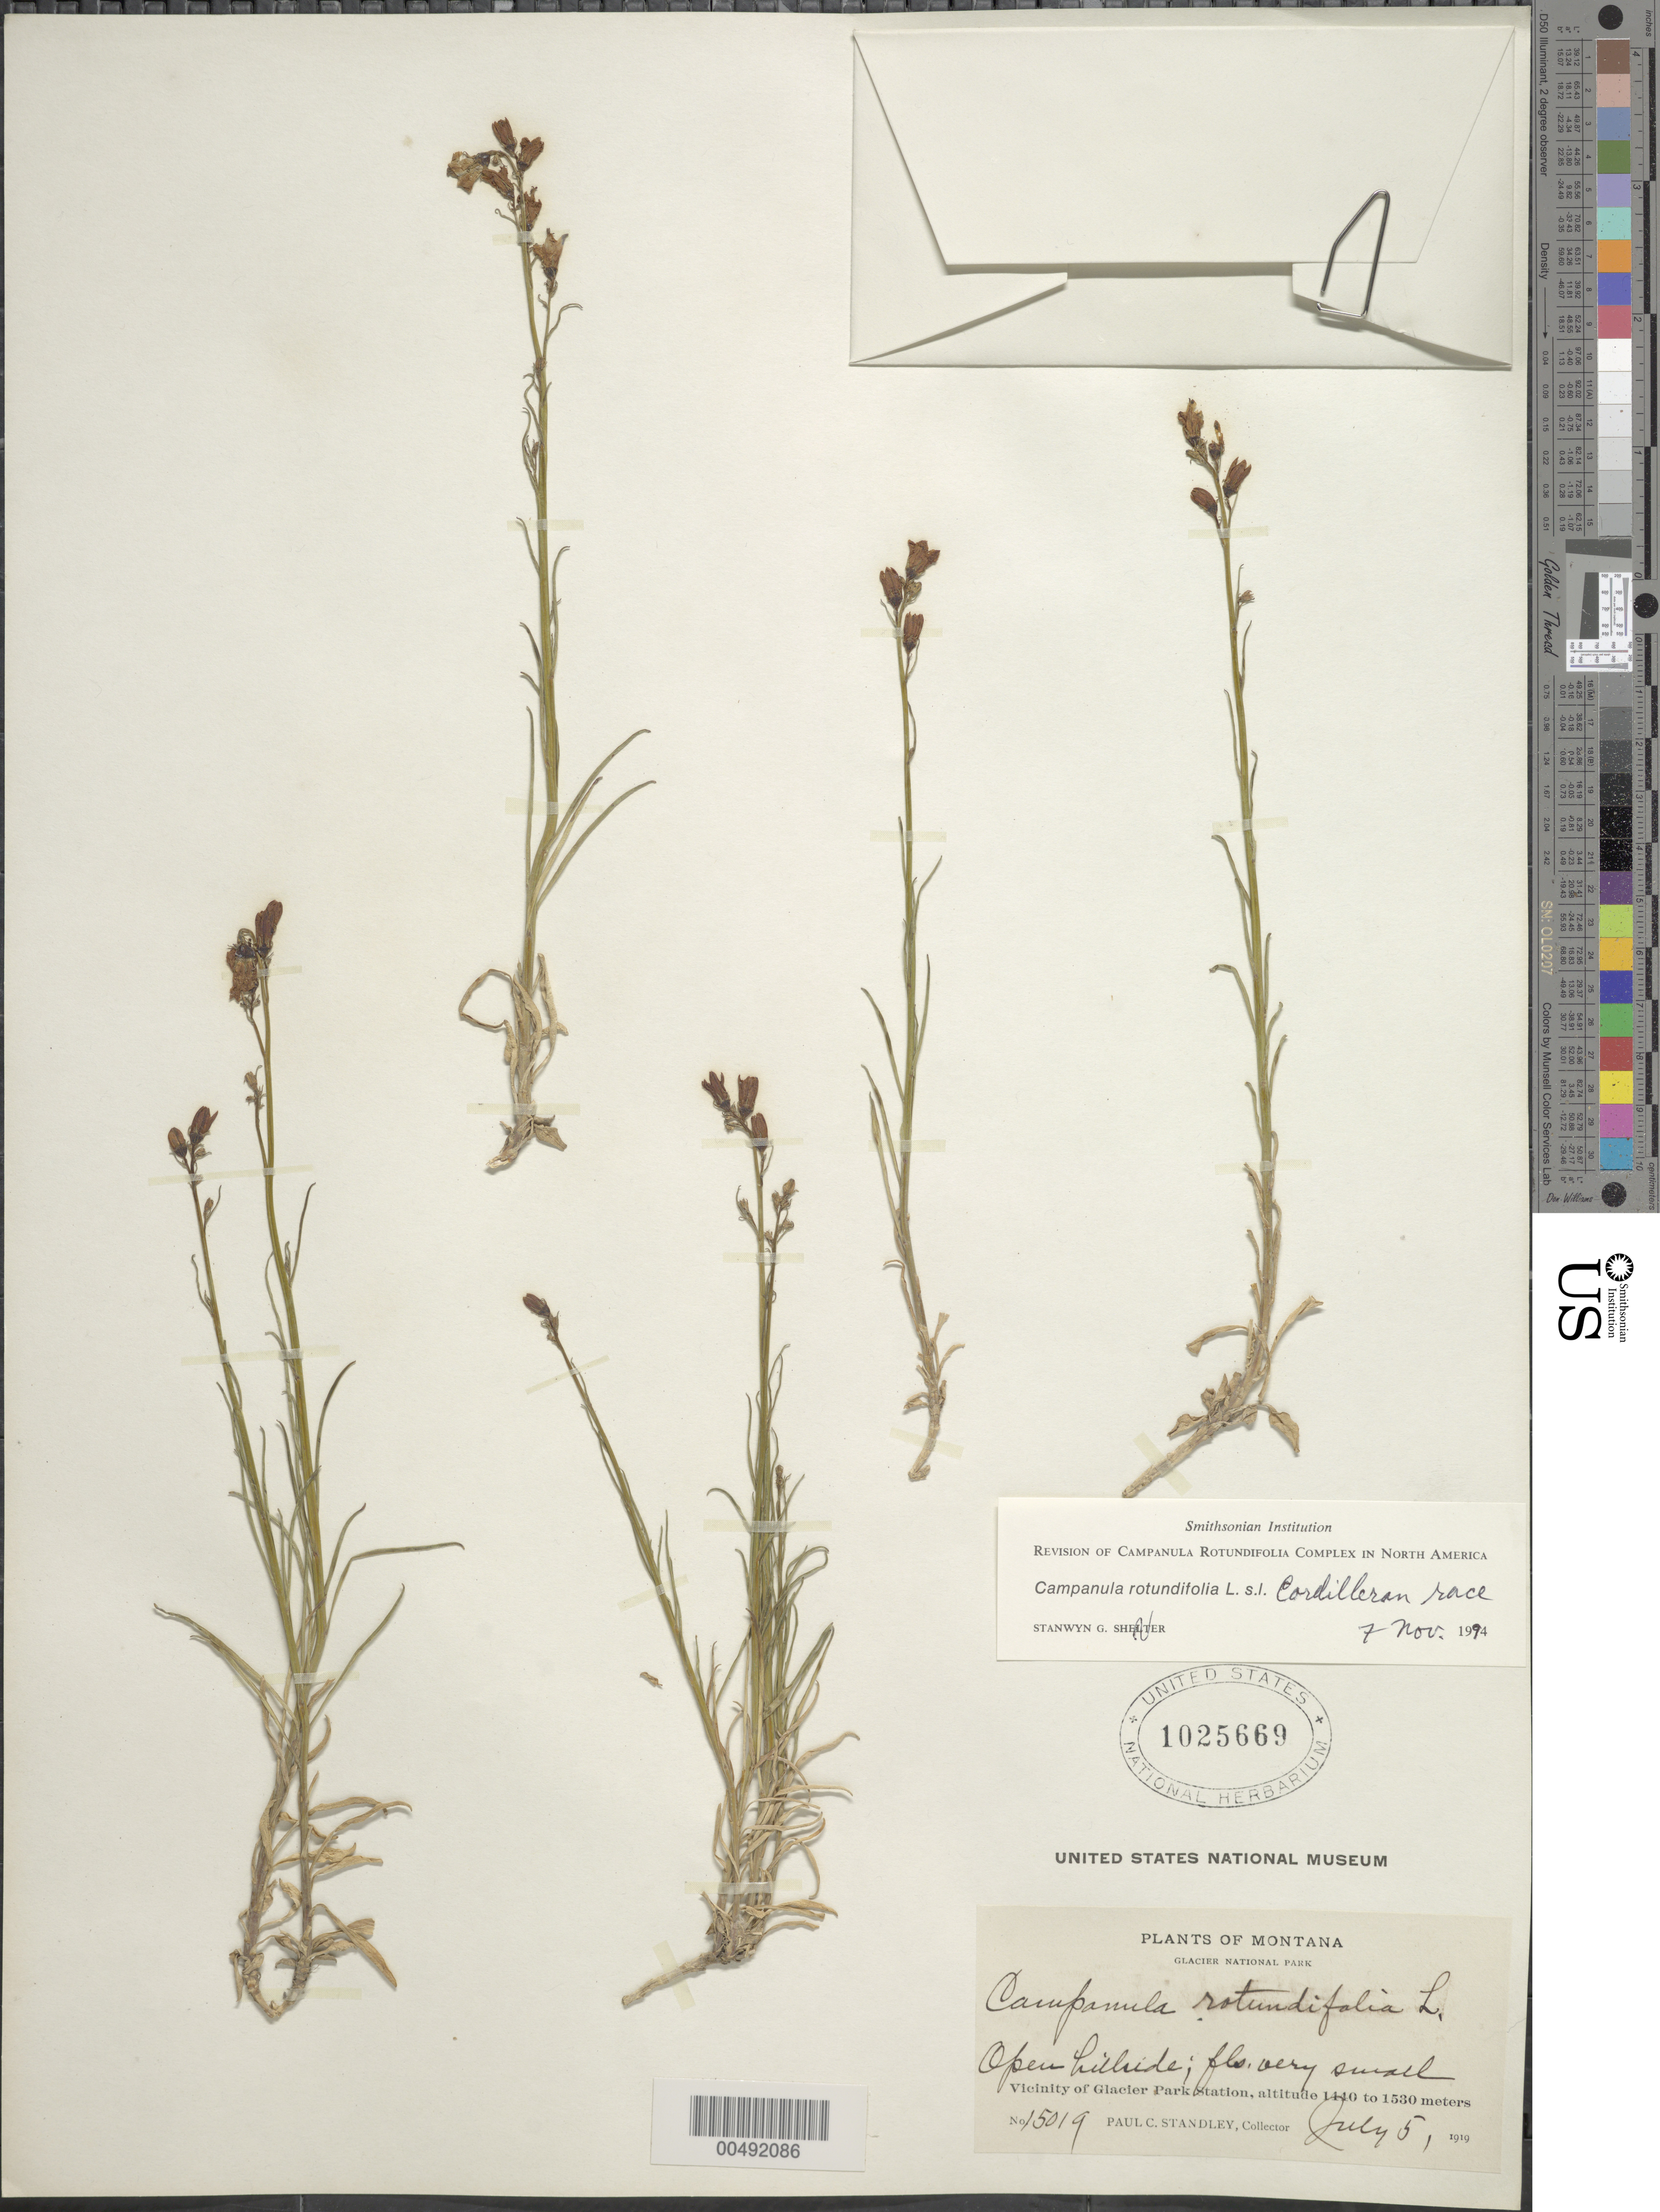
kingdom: Plantae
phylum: Tracheophyta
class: Magnoliopsida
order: Asterales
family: Campanulaceae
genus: Campanula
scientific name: Campanula rotundifolia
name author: L.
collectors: P. C. Standley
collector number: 15019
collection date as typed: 05 Jul 1919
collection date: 1919-07-05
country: United States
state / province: Montana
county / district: Glacier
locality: Glacier National Park, vicinity of Glacier Park Station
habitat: open hillside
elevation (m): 1440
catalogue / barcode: US 1025669